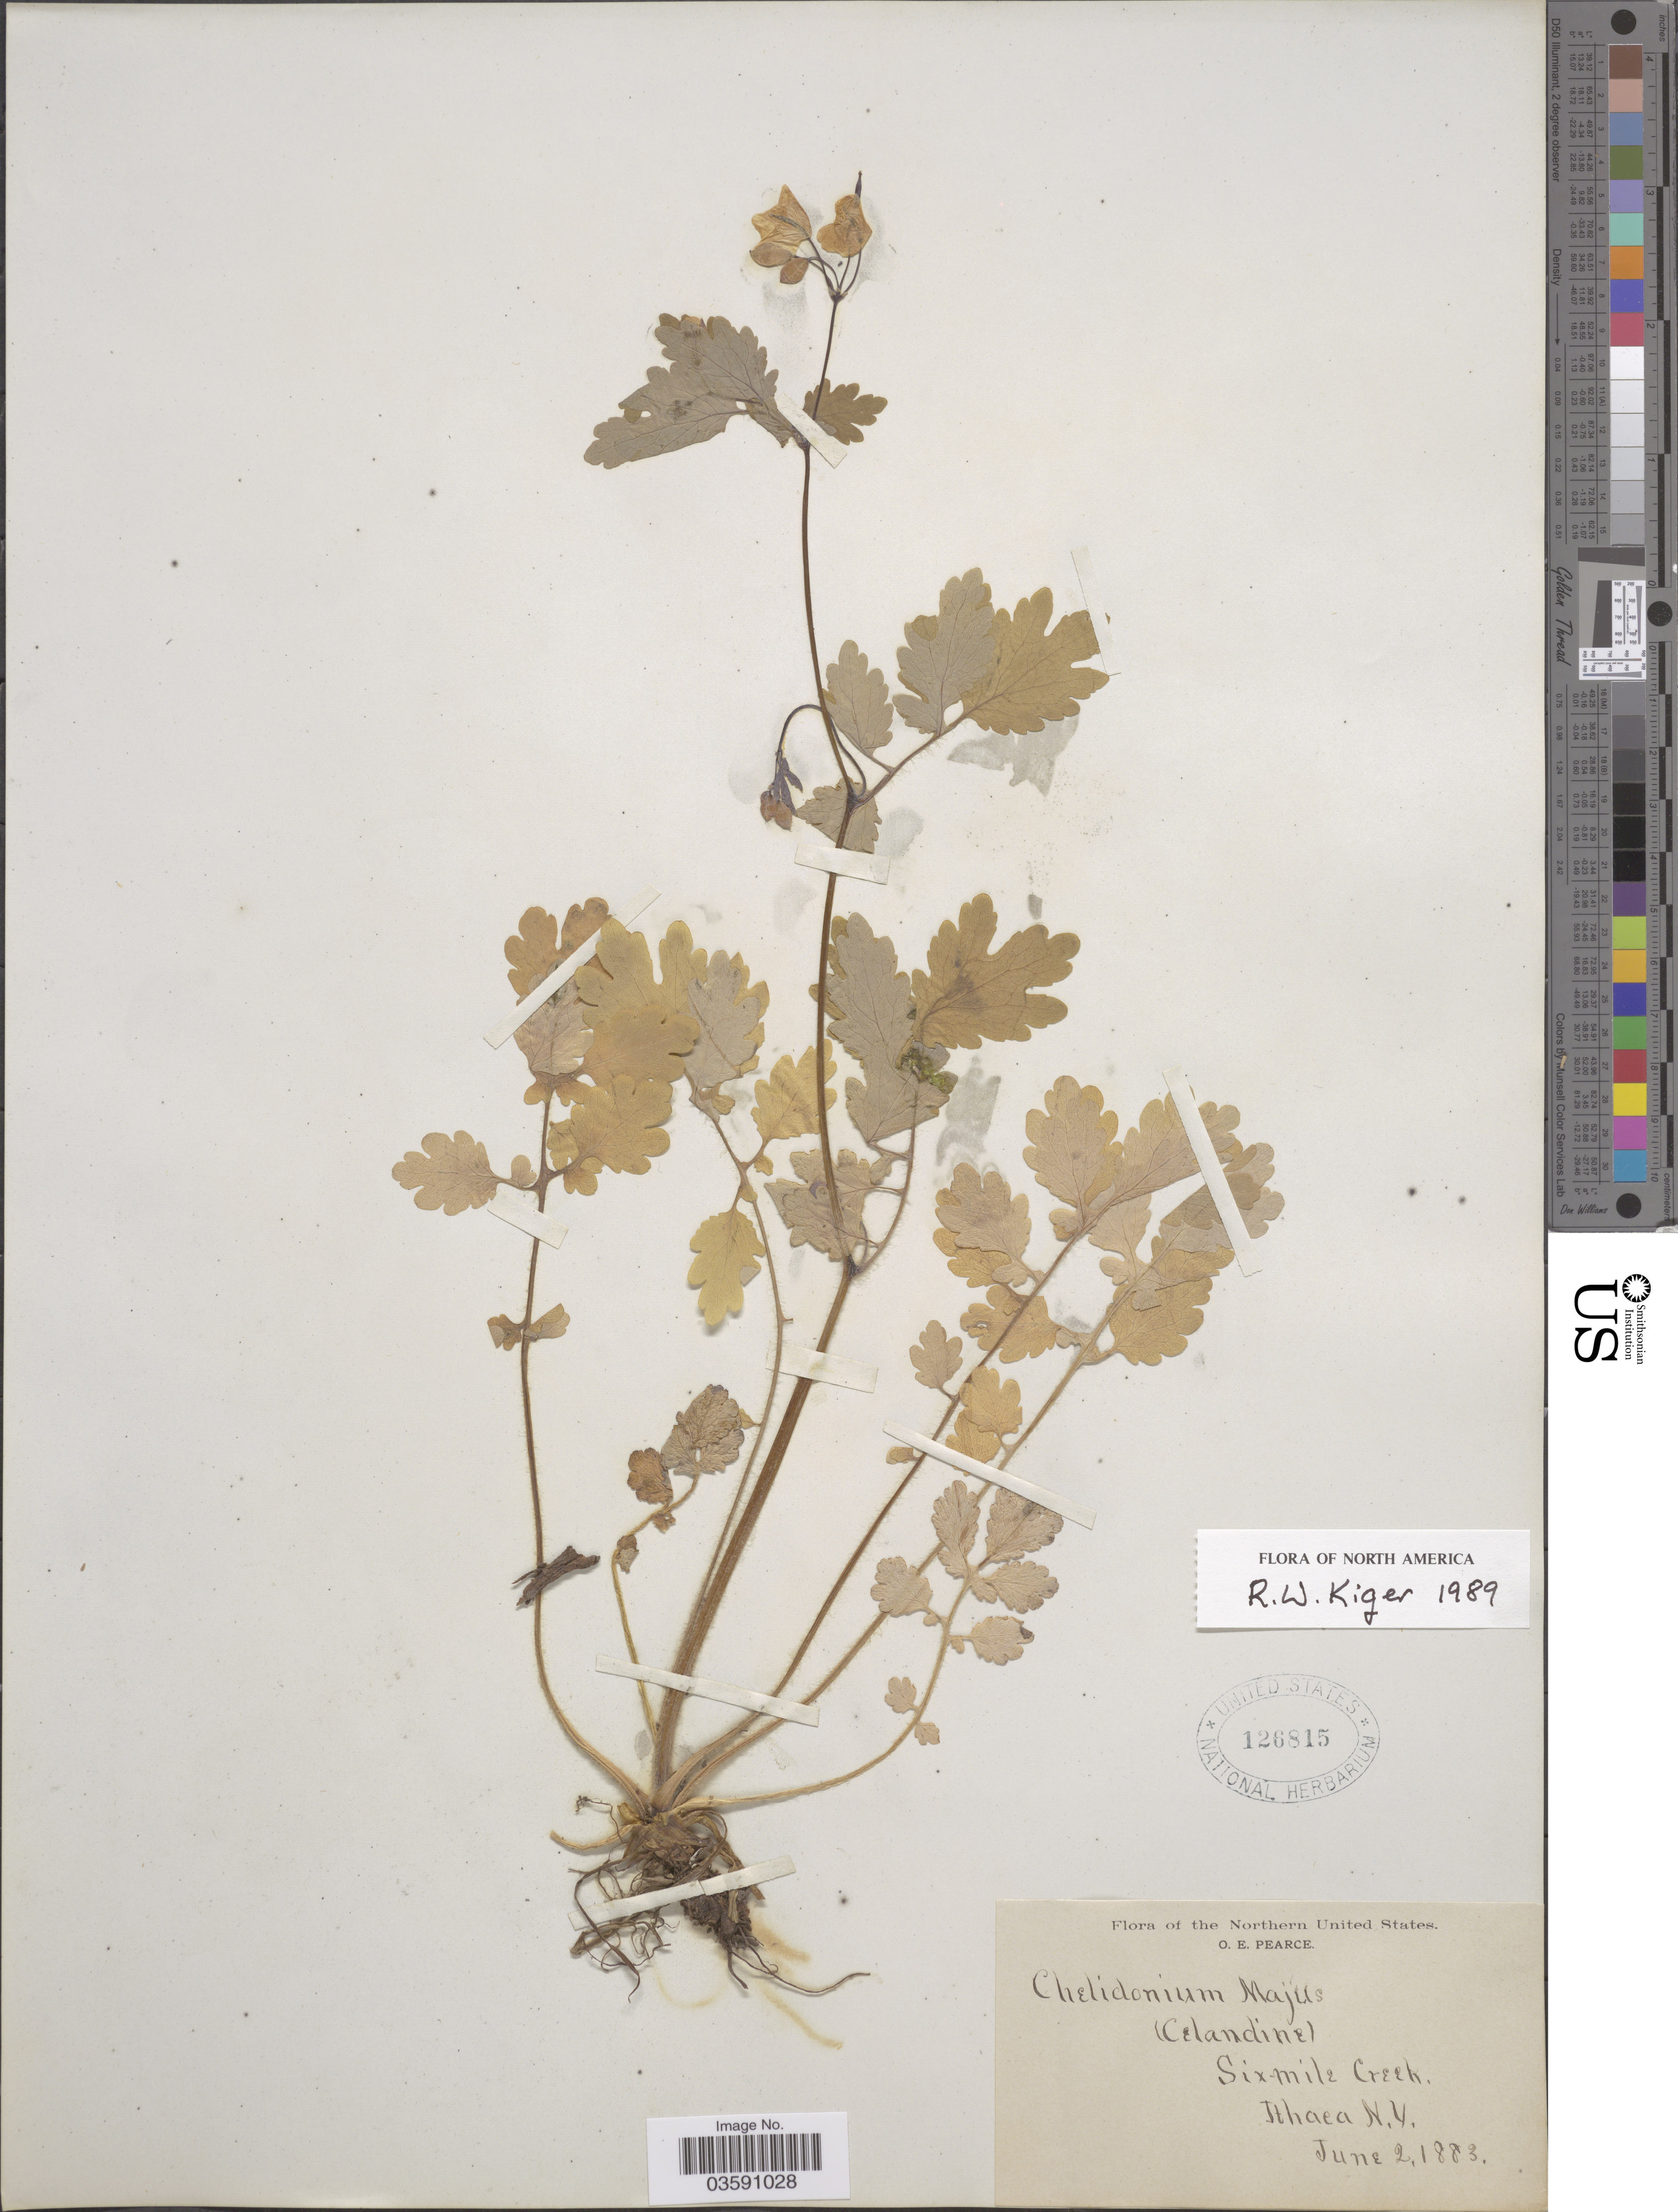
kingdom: Plantae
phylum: Tracheophyta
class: Magnoliopsida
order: Ranunculales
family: Papaveraceae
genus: Chelidonium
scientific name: Chelidonium majus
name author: L.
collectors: O. E. Pearce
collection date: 1883-06-02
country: United States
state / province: New York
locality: Six-mile Creek. Ithaca. Northern United States.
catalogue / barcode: US 126815